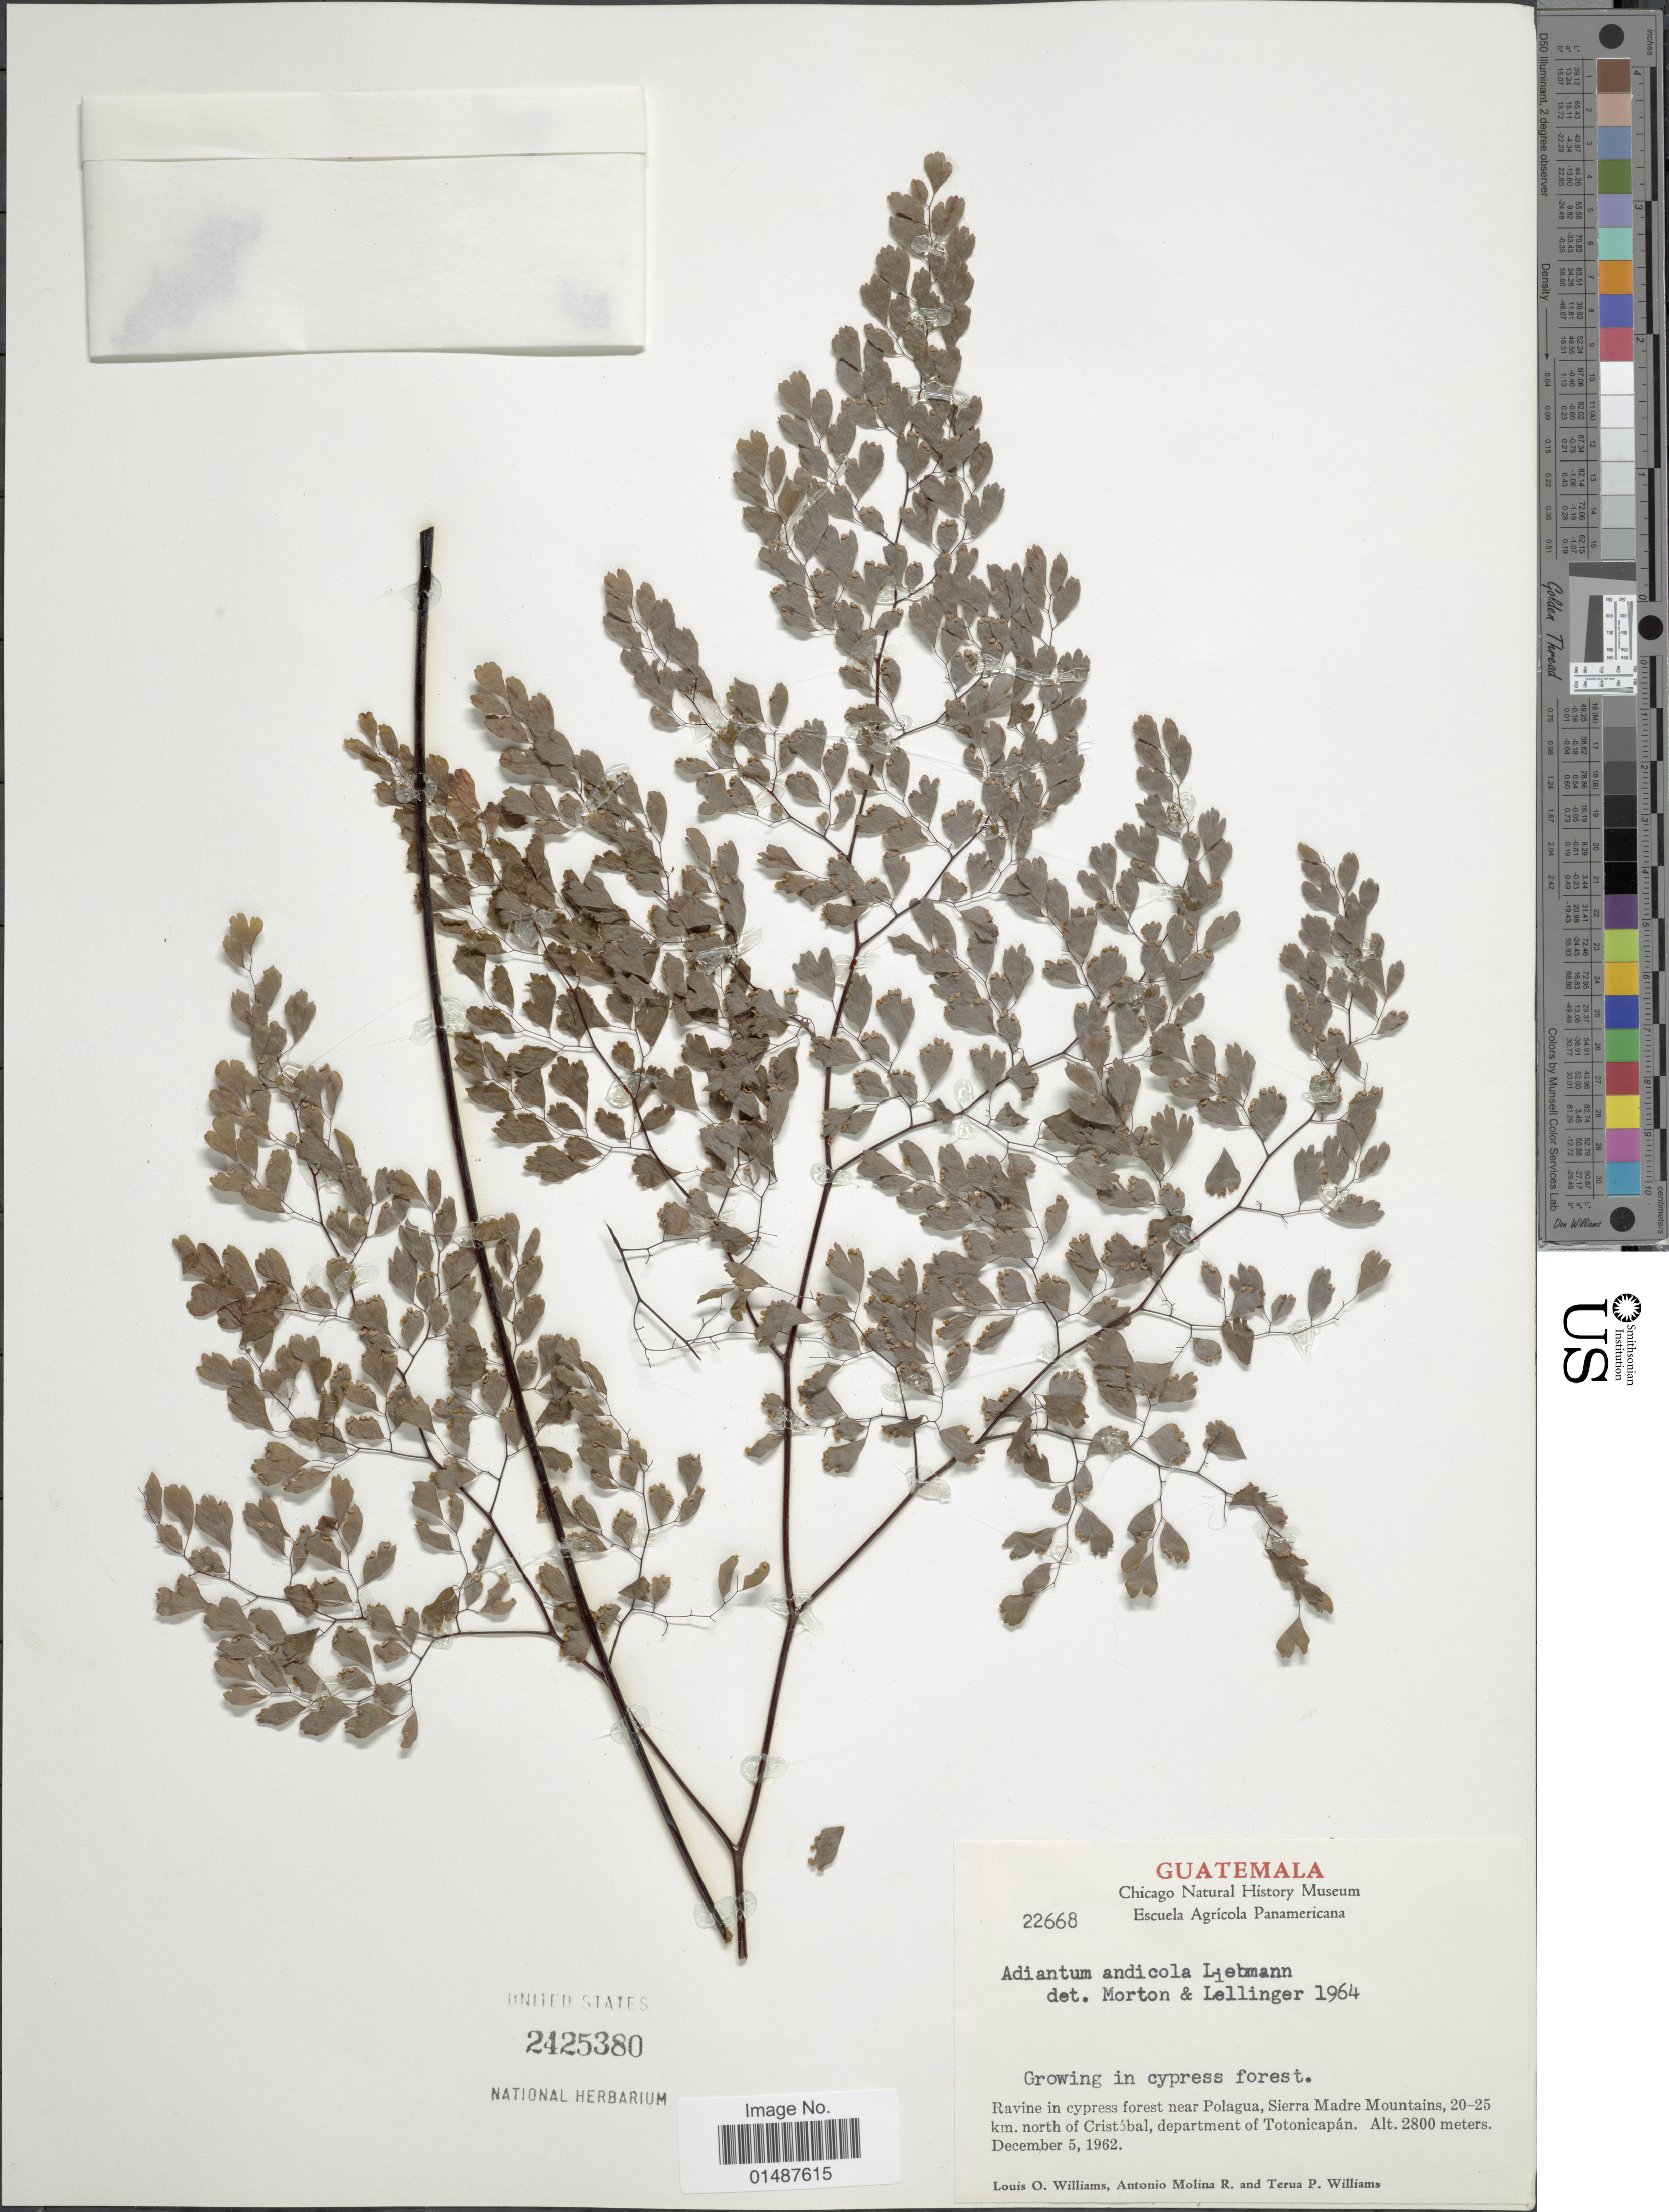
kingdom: Plantae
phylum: Tracheophyta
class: Polypodiopsida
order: Polypodiales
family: Pteridaceae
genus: Adiantum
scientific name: Adiantum andicola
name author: Liebm.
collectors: L. O. Williams, A. Molina R. & P. T. Williams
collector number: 22668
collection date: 1962-12-05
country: Guatemala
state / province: Totonicapan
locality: Ravine in cypress forest near Polagua, Sierra Madre Mountains, 20-25 km. north of Cristobal, department of Totonicapan.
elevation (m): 2800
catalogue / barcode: US 2425380